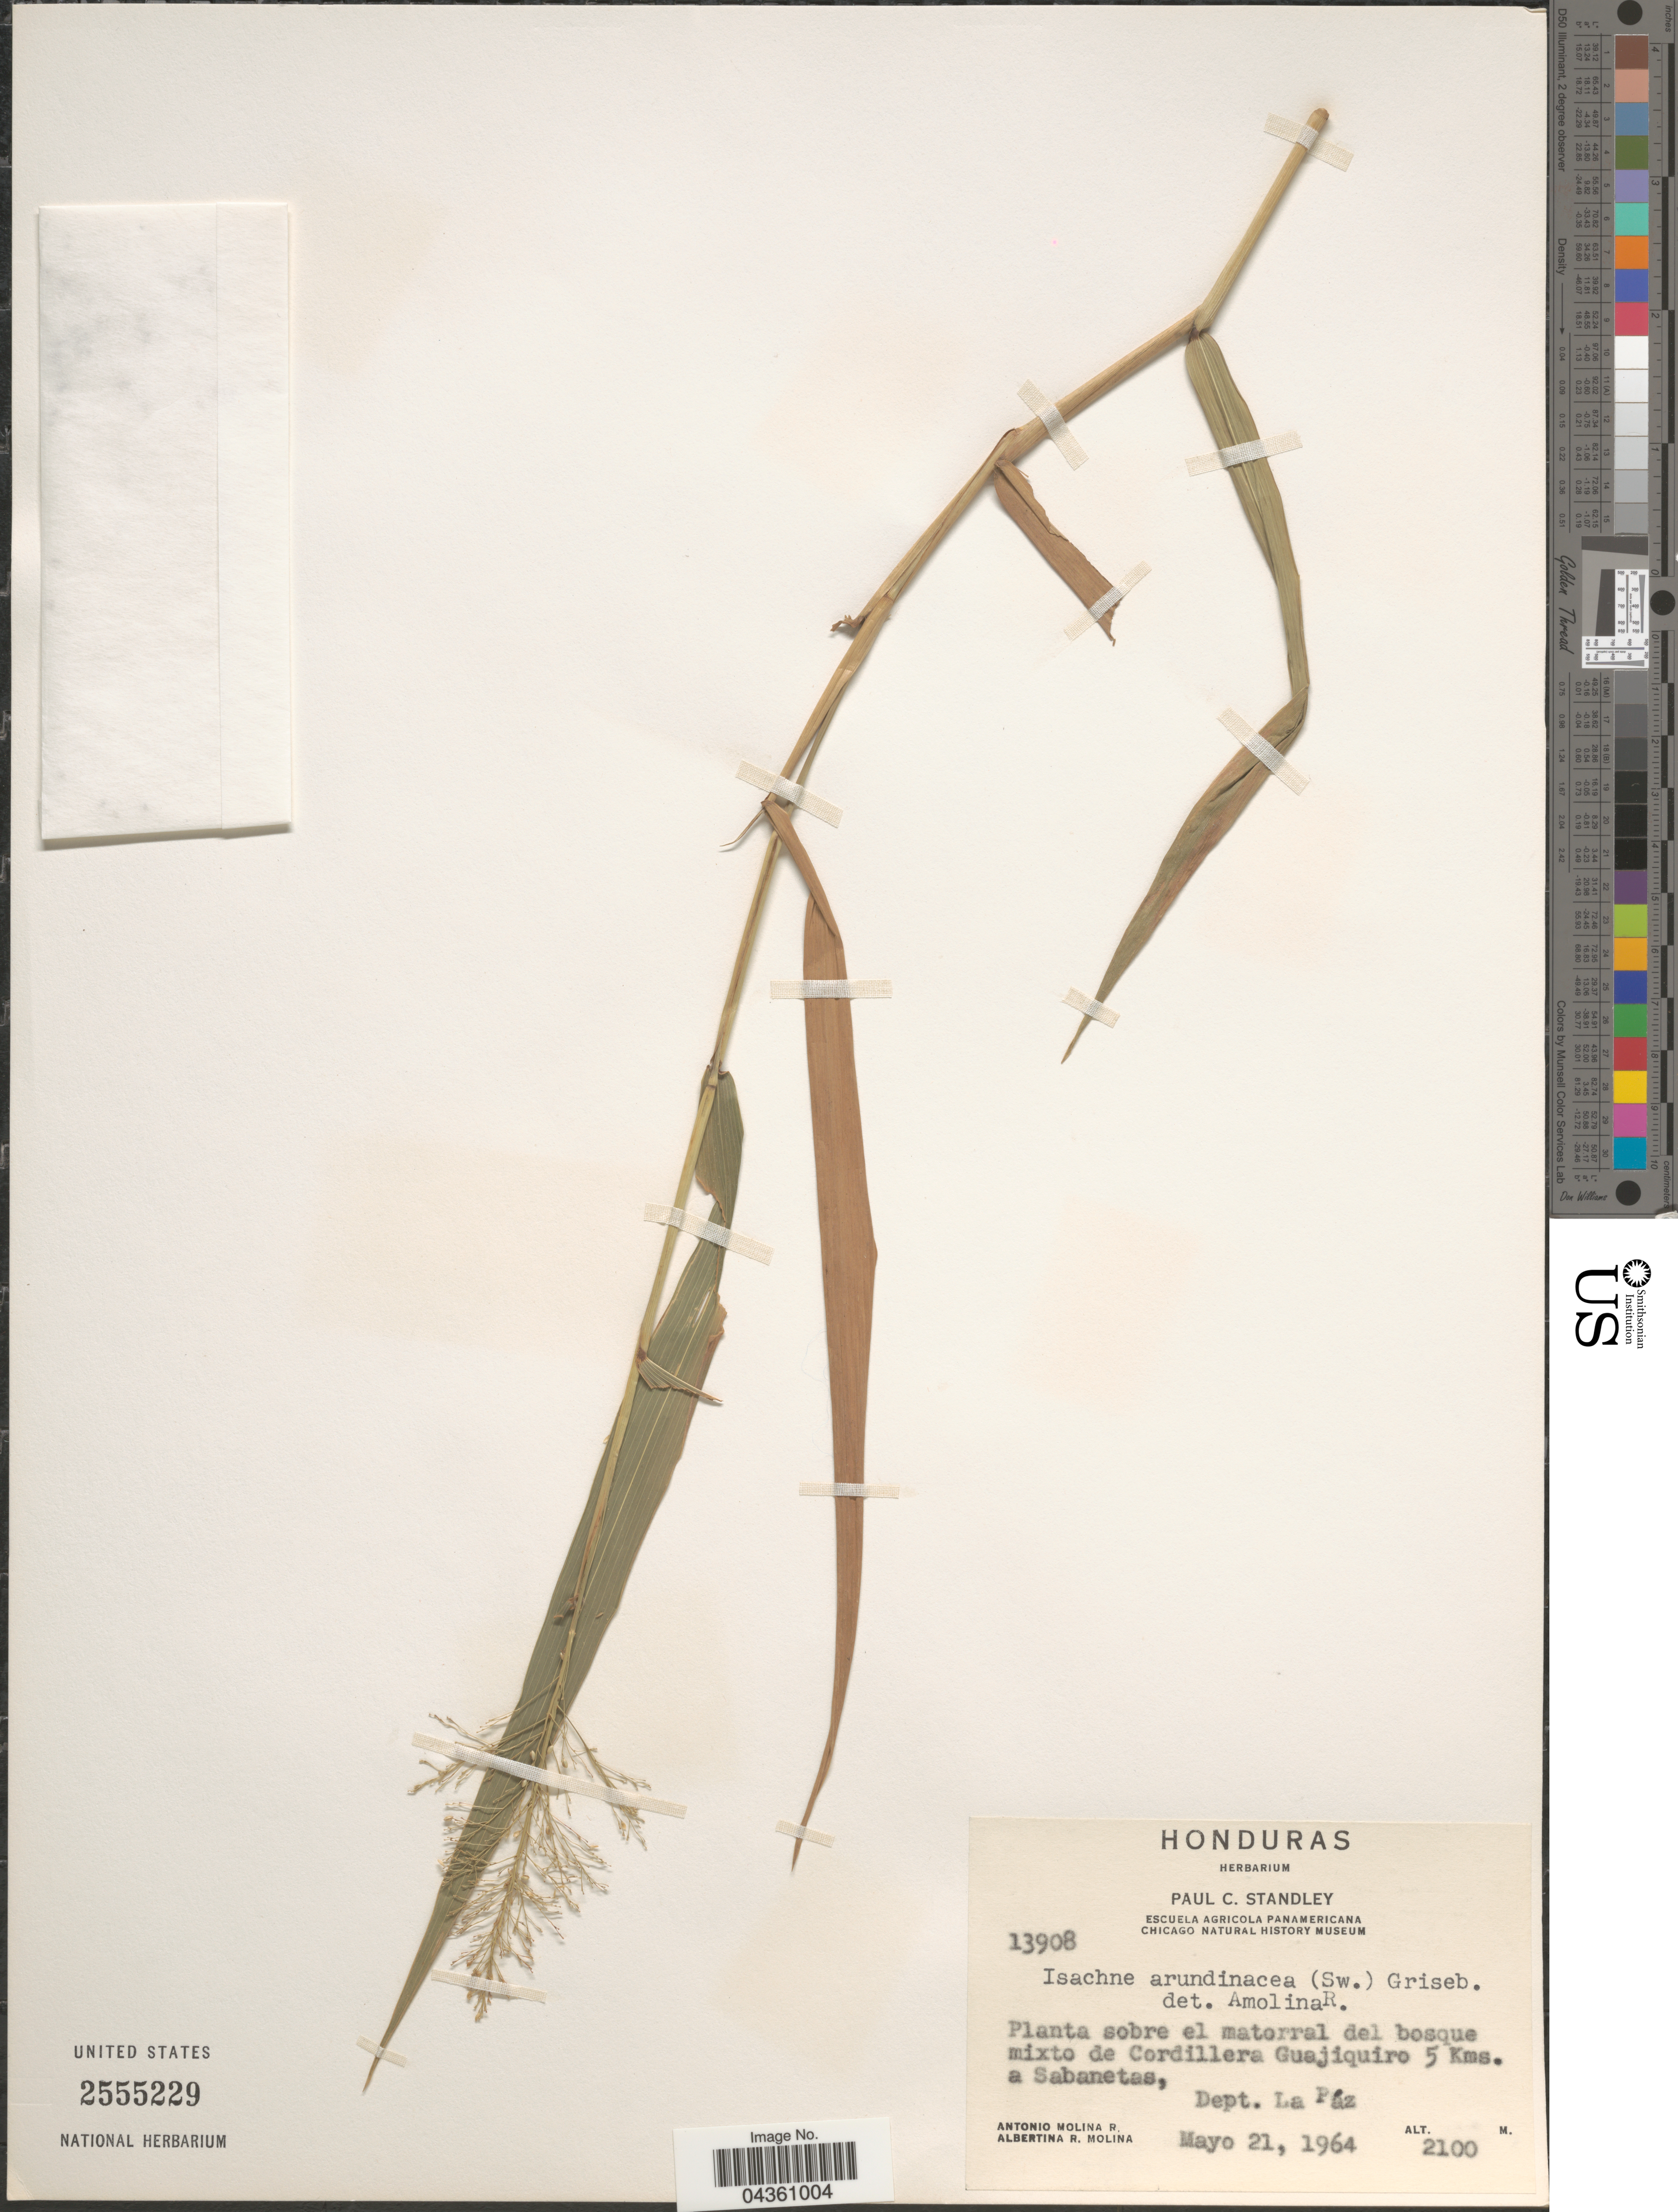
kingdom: Plantae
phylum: Tracheophyta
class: Liliopsida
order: Poales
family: Poaceae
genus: Isachne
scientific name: Isachne arundinacea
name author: (Sw.) Griseb.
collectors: A. Molina R. & A. R. Molina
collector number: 13908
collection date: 1964-05-21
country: Honduras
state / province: La Paz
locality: Planta sobre el matorral del bosque mixto de Cordillera Guajiquiro 5 Kms. a Sabanetas, Dept. La Páz.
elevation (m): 2100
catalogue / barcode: US 2555229